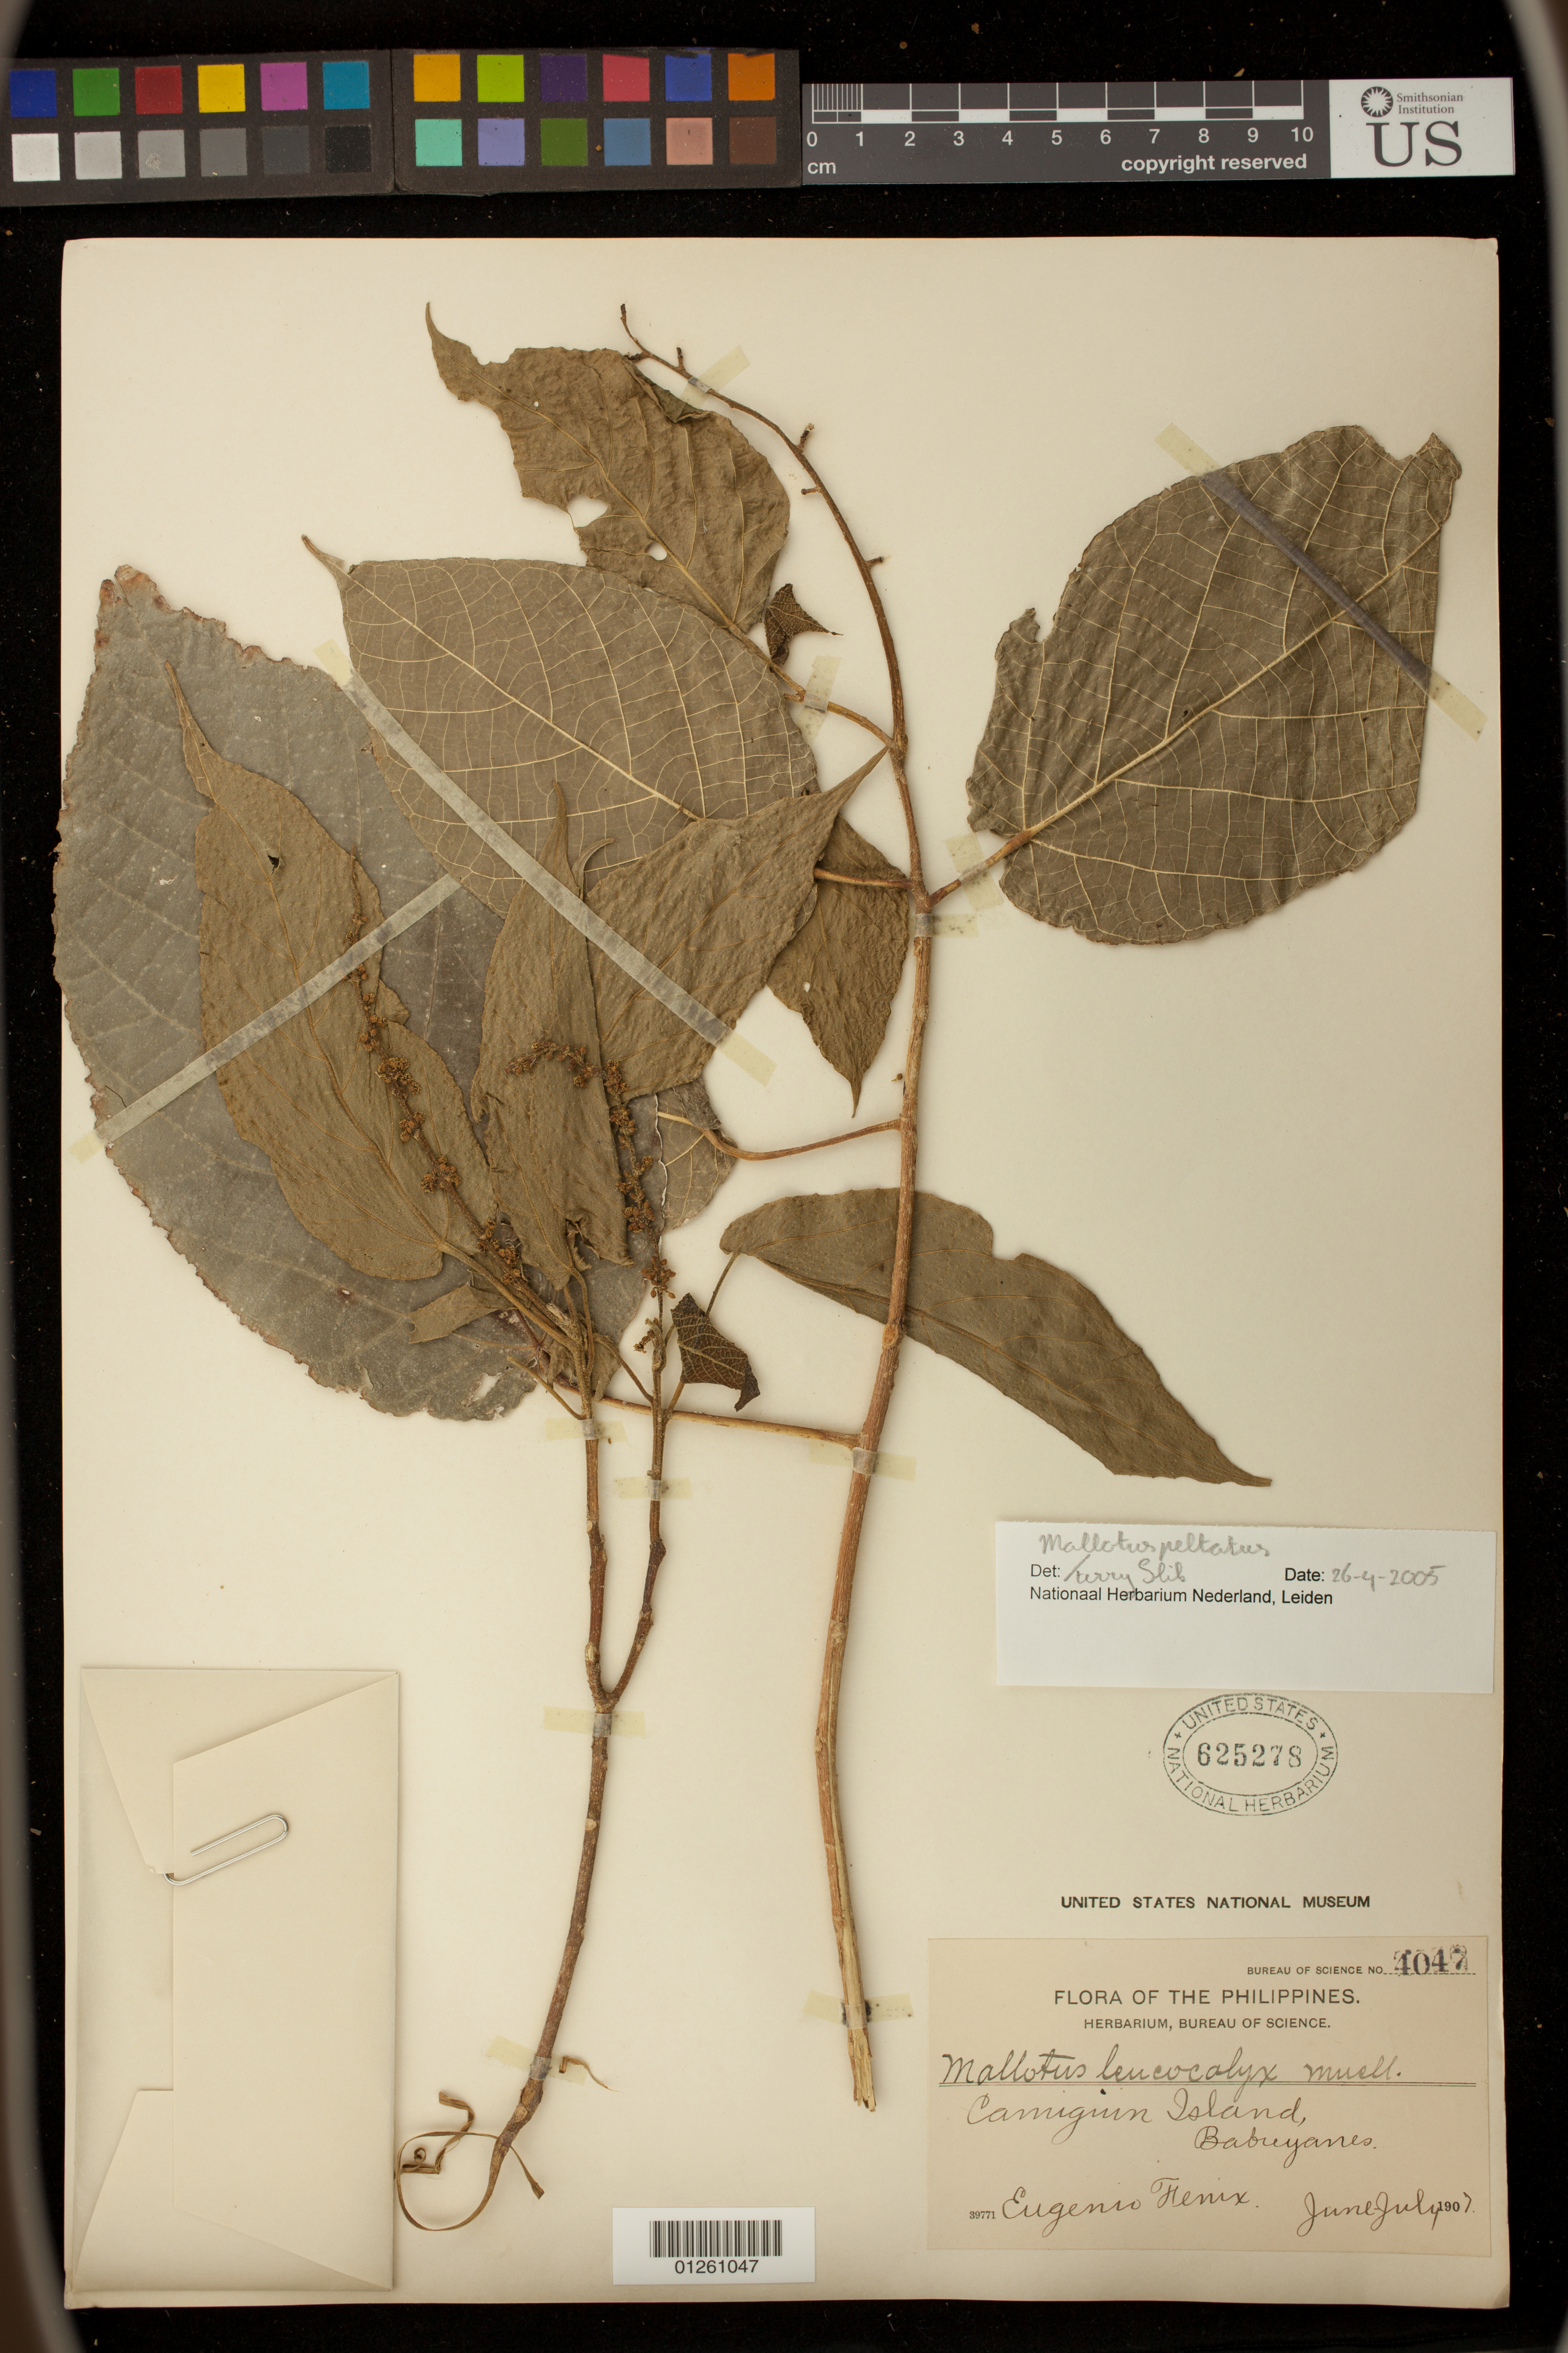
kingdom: Plantae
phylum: Tracheophyta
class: Magnoliopsida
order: Malpighiales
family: Euphorbiaceae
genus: Mallotus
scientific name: Mallotus peltatus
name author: (Geiseler) Müll. Arg.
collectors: E. Fenix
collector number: Bur. Sci. 4047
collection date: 1907-06/1907-07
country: Philippines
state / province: Cagayan Valley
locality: Camiguin Island, Babuyanes.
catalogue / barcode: US 625278